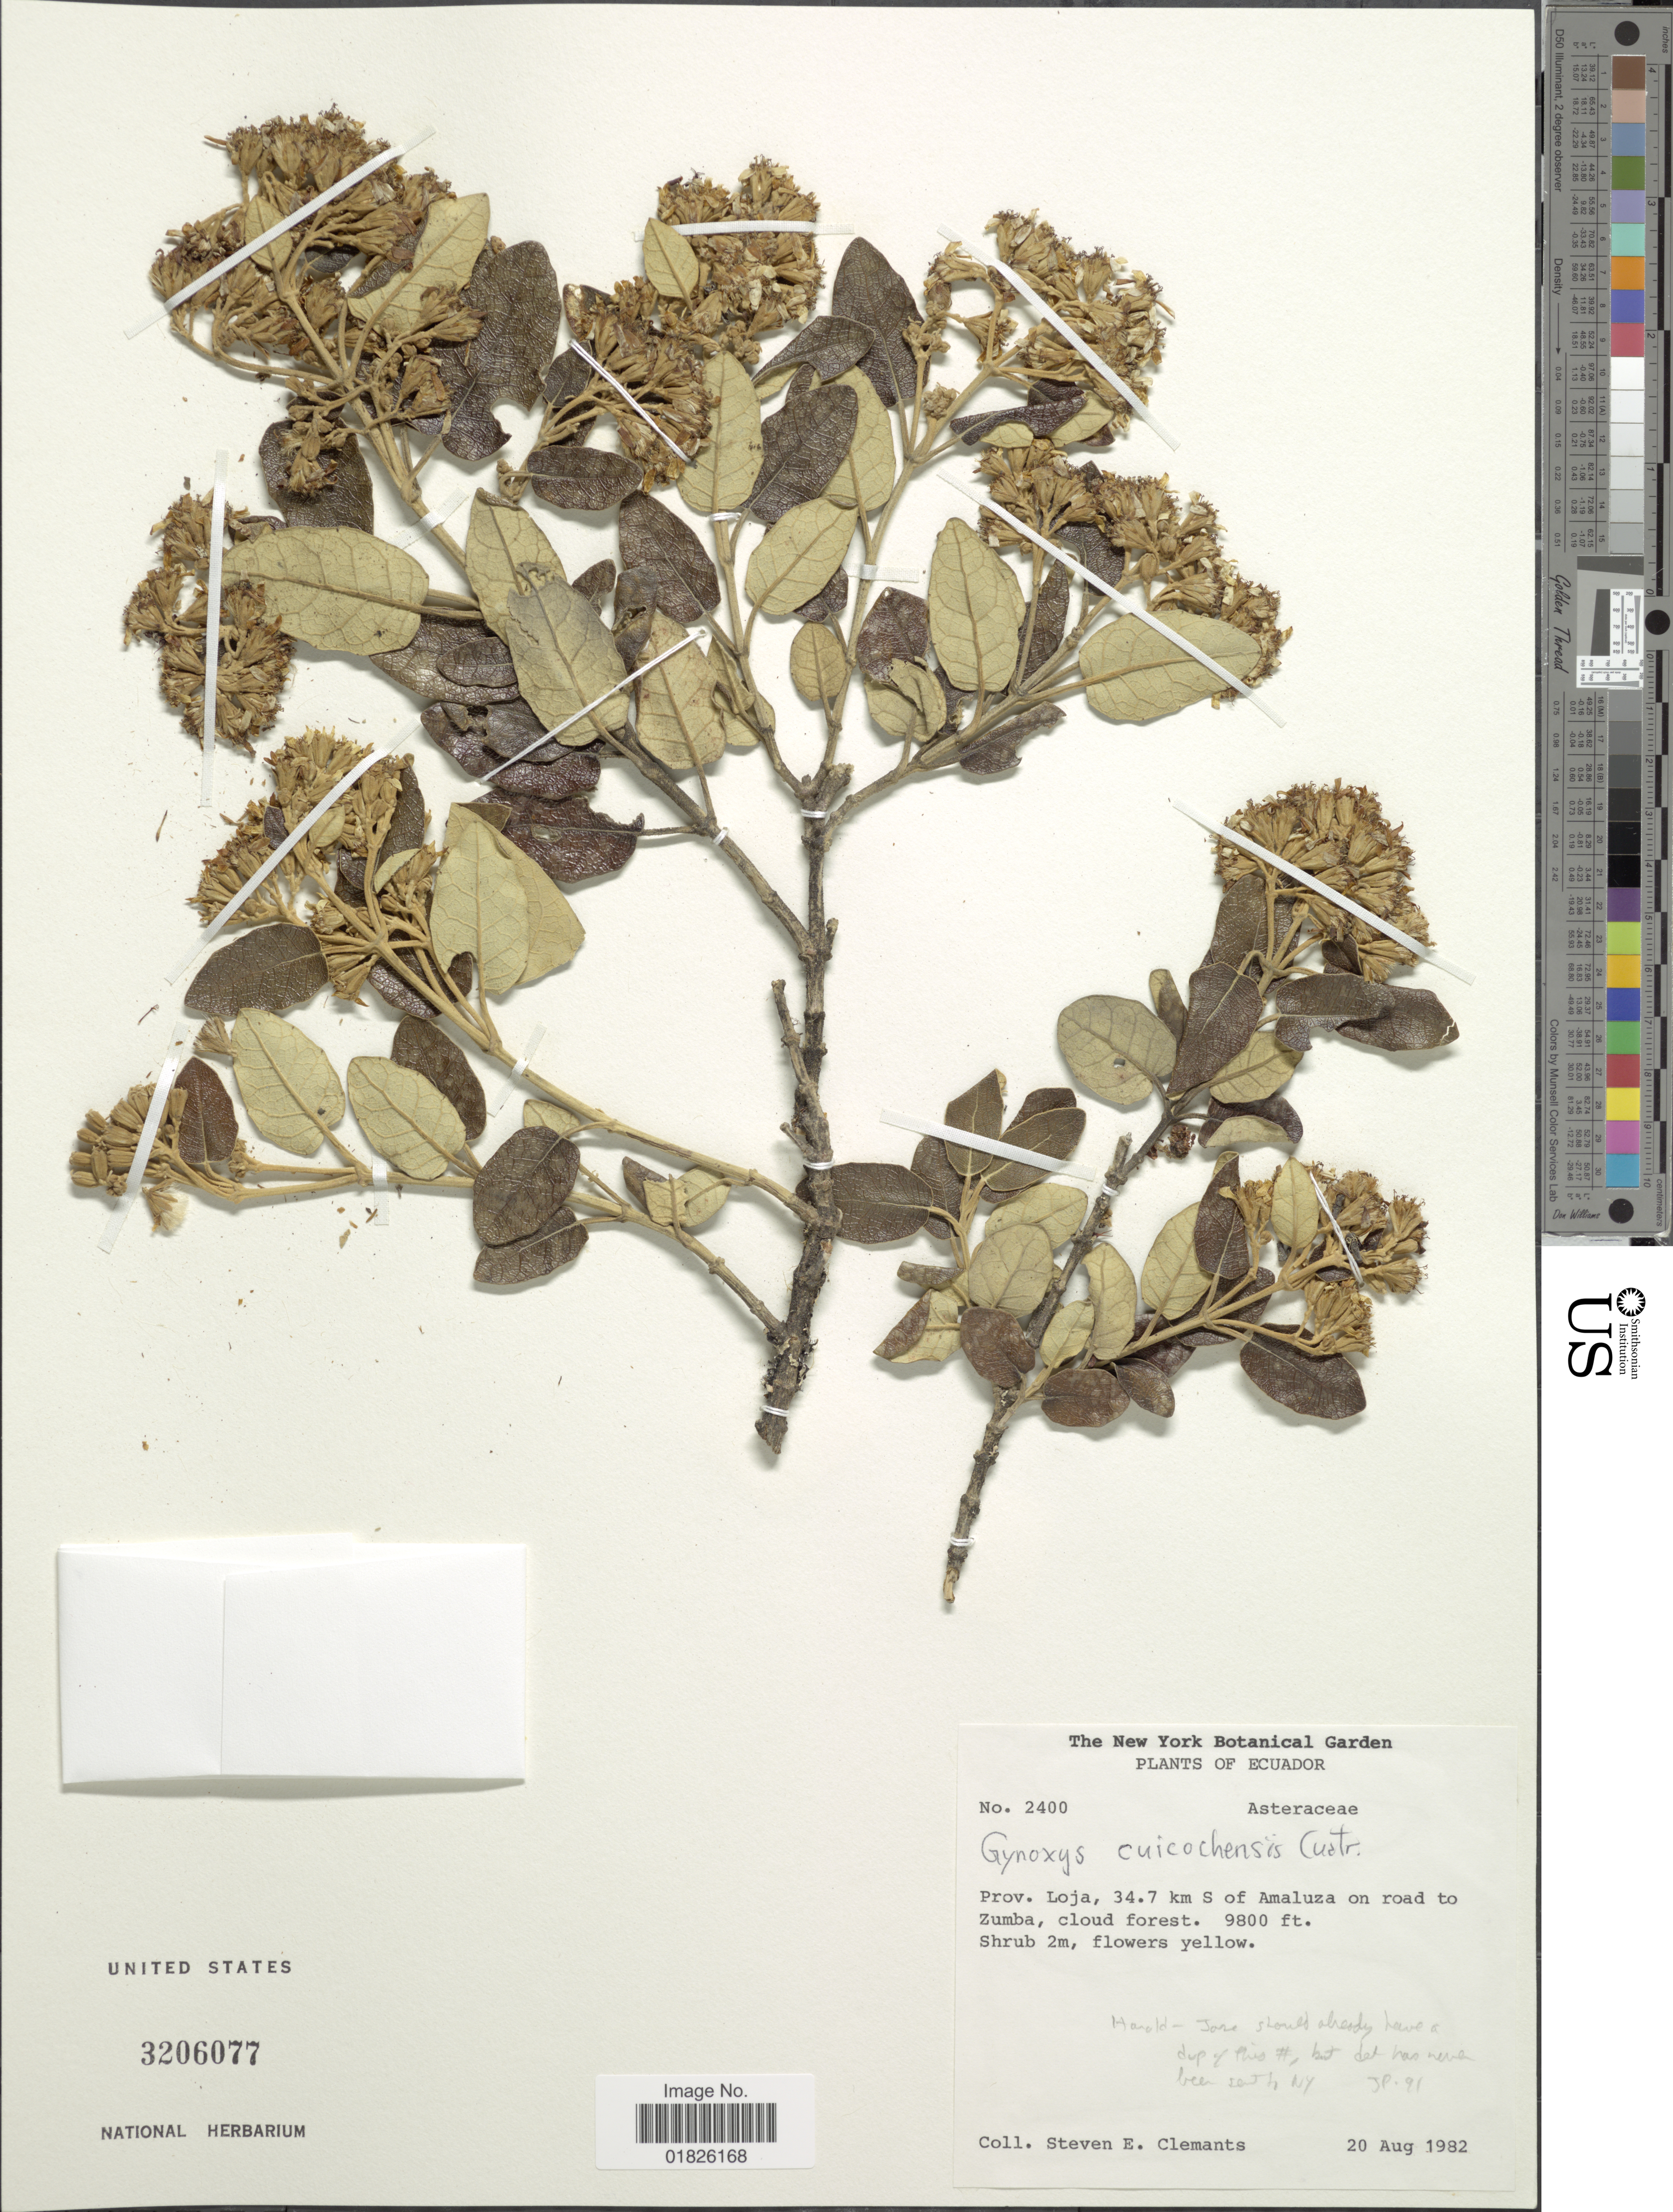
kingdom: Plantae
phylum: Tracheophyta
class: Magnoliopsida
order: Asterales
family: Asteraceae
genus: Gynoxys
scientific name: Gynoxys cuicochensis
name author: Cuatrec.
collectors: S. Clemants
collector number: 2400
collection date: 1982-08-20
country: Ecuador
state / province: Loja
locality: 34.7 km S of Amaluza on road to Zumba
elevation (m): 2987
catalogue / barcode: US 3206077